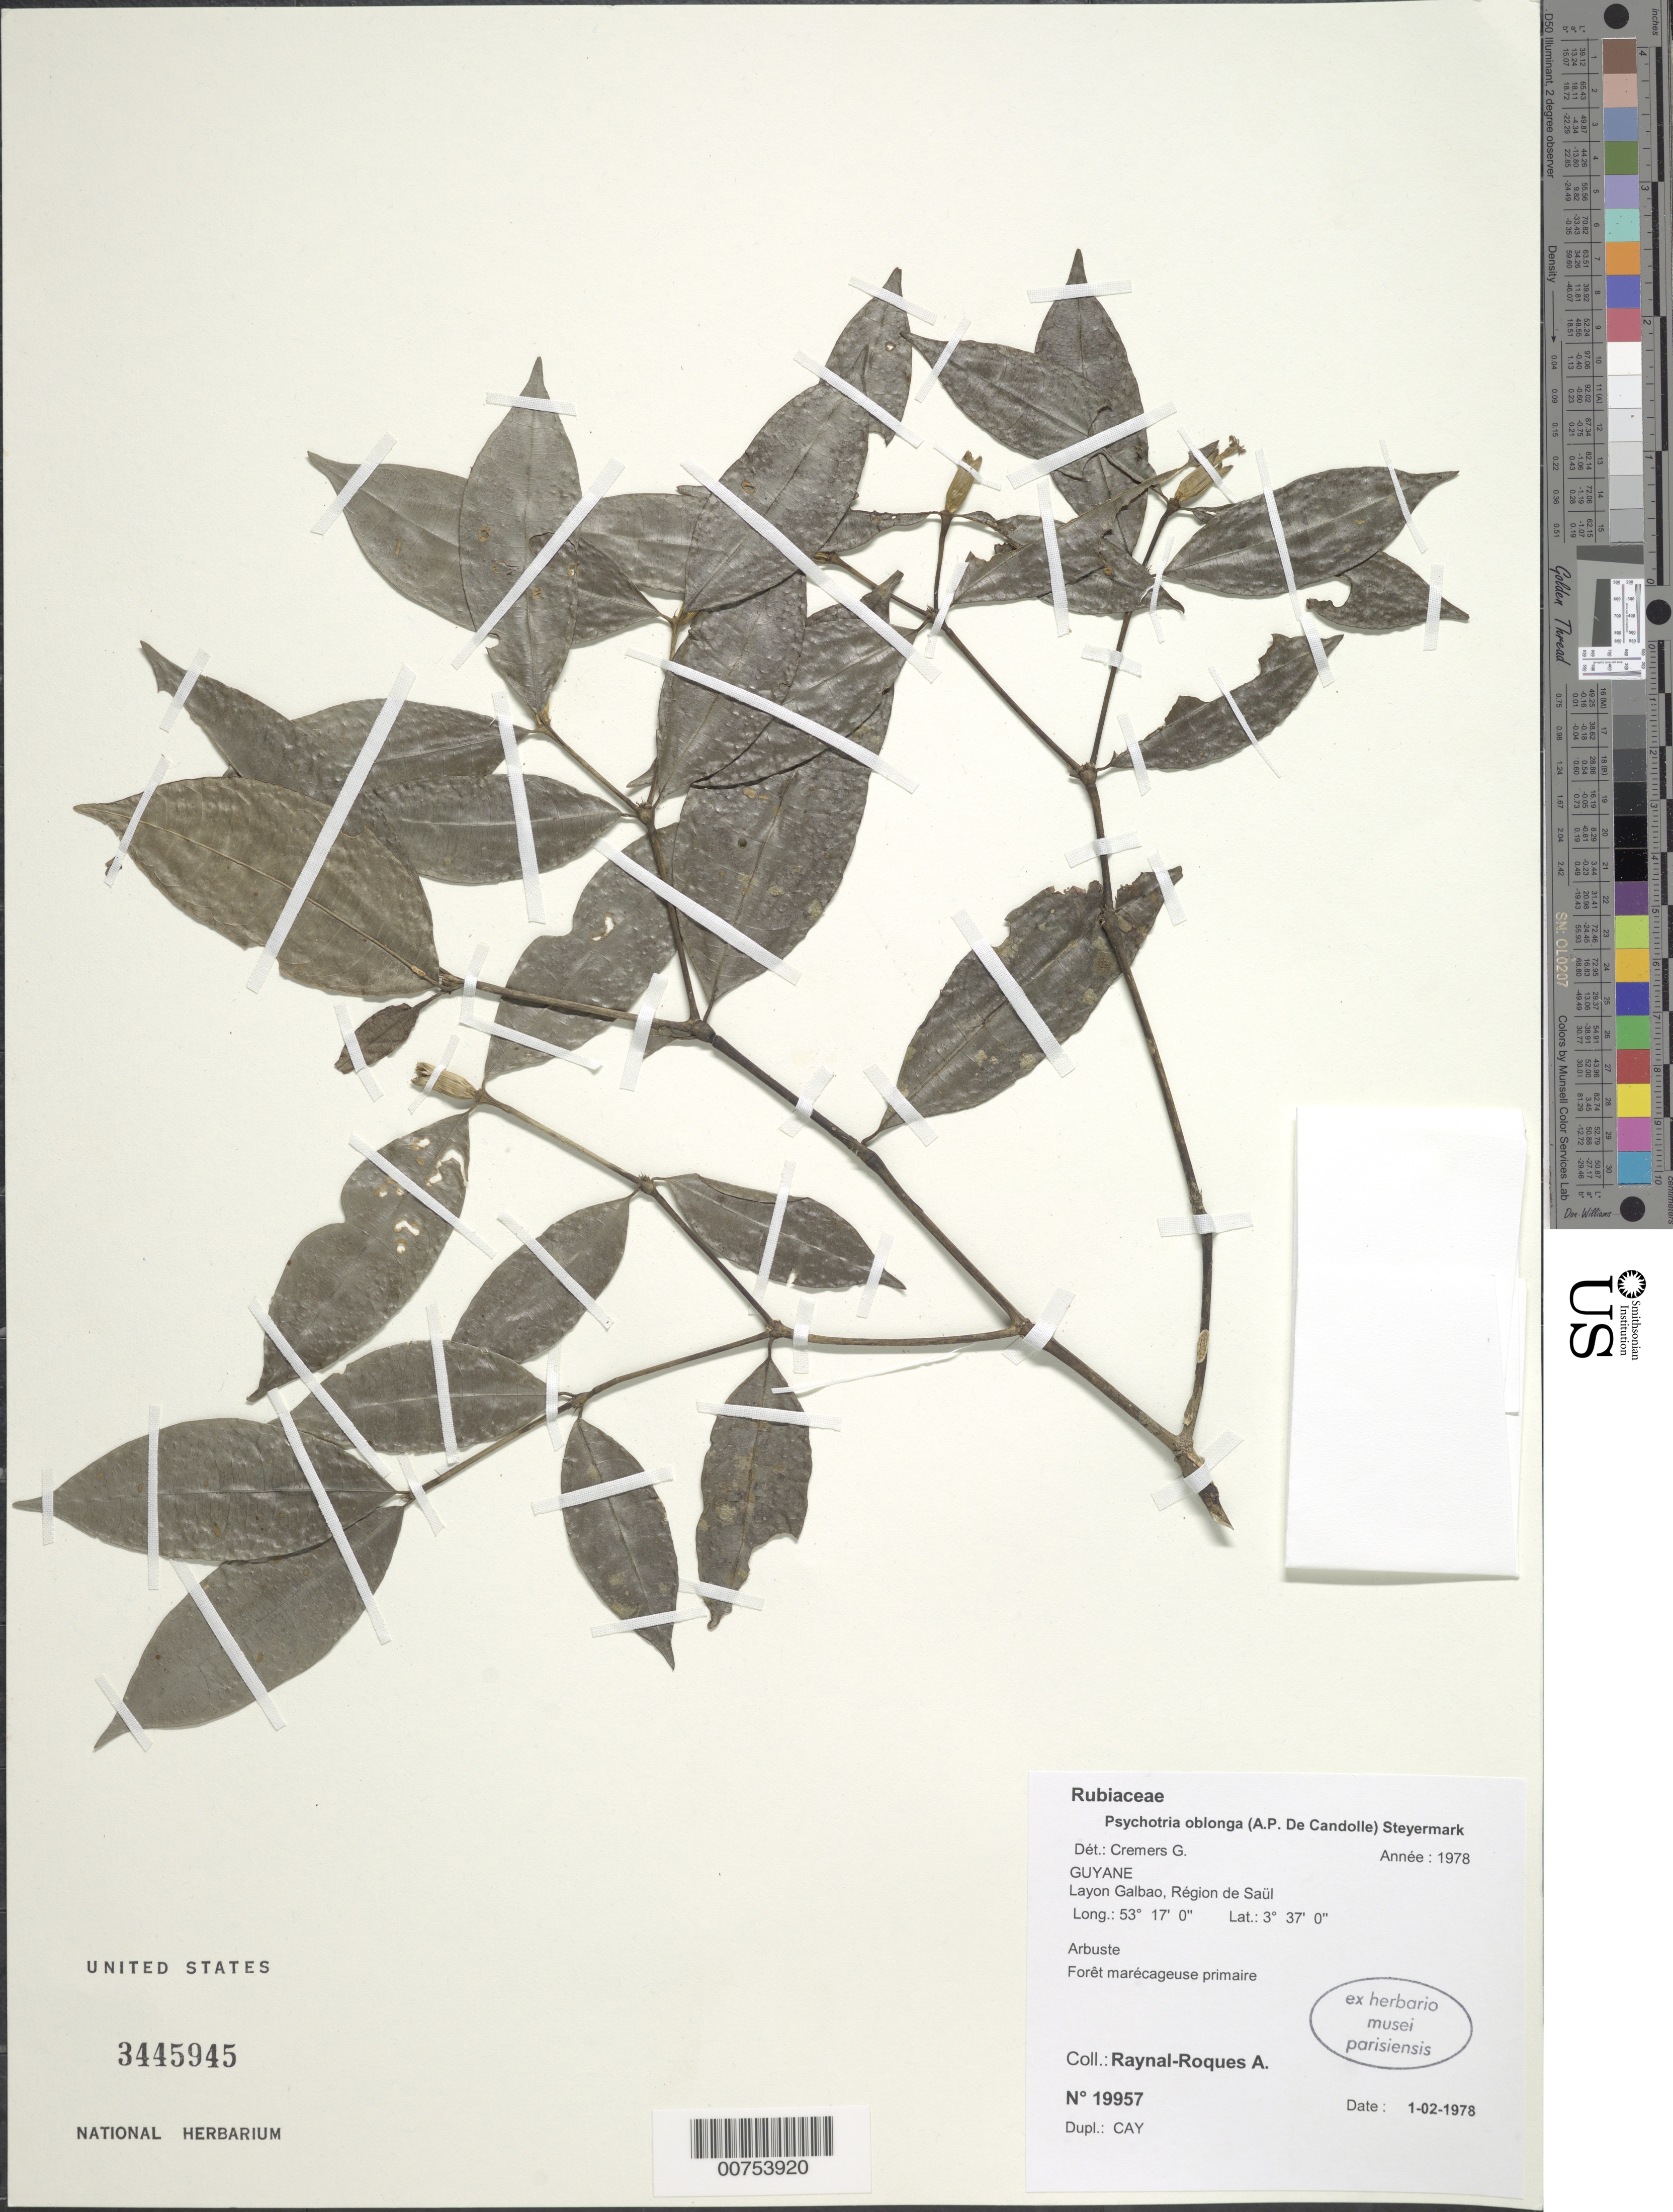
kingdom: Plantae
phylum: Tracheophyta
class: Magnoliopsida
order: Gentianales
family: Rubiaceae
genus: Palicourea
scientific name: Palicourea oblonga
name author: (DC.) Delprete & J.H. Kirkbr.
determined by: Kirkbride, J. H., Jr.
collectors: A. M. Raynal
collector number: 19957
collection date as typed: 1-Feb-78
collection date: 1978-02-01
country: French Guiana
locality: Saül, layon Galbao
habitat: Marshy, primary forest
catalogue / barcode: US 3445945